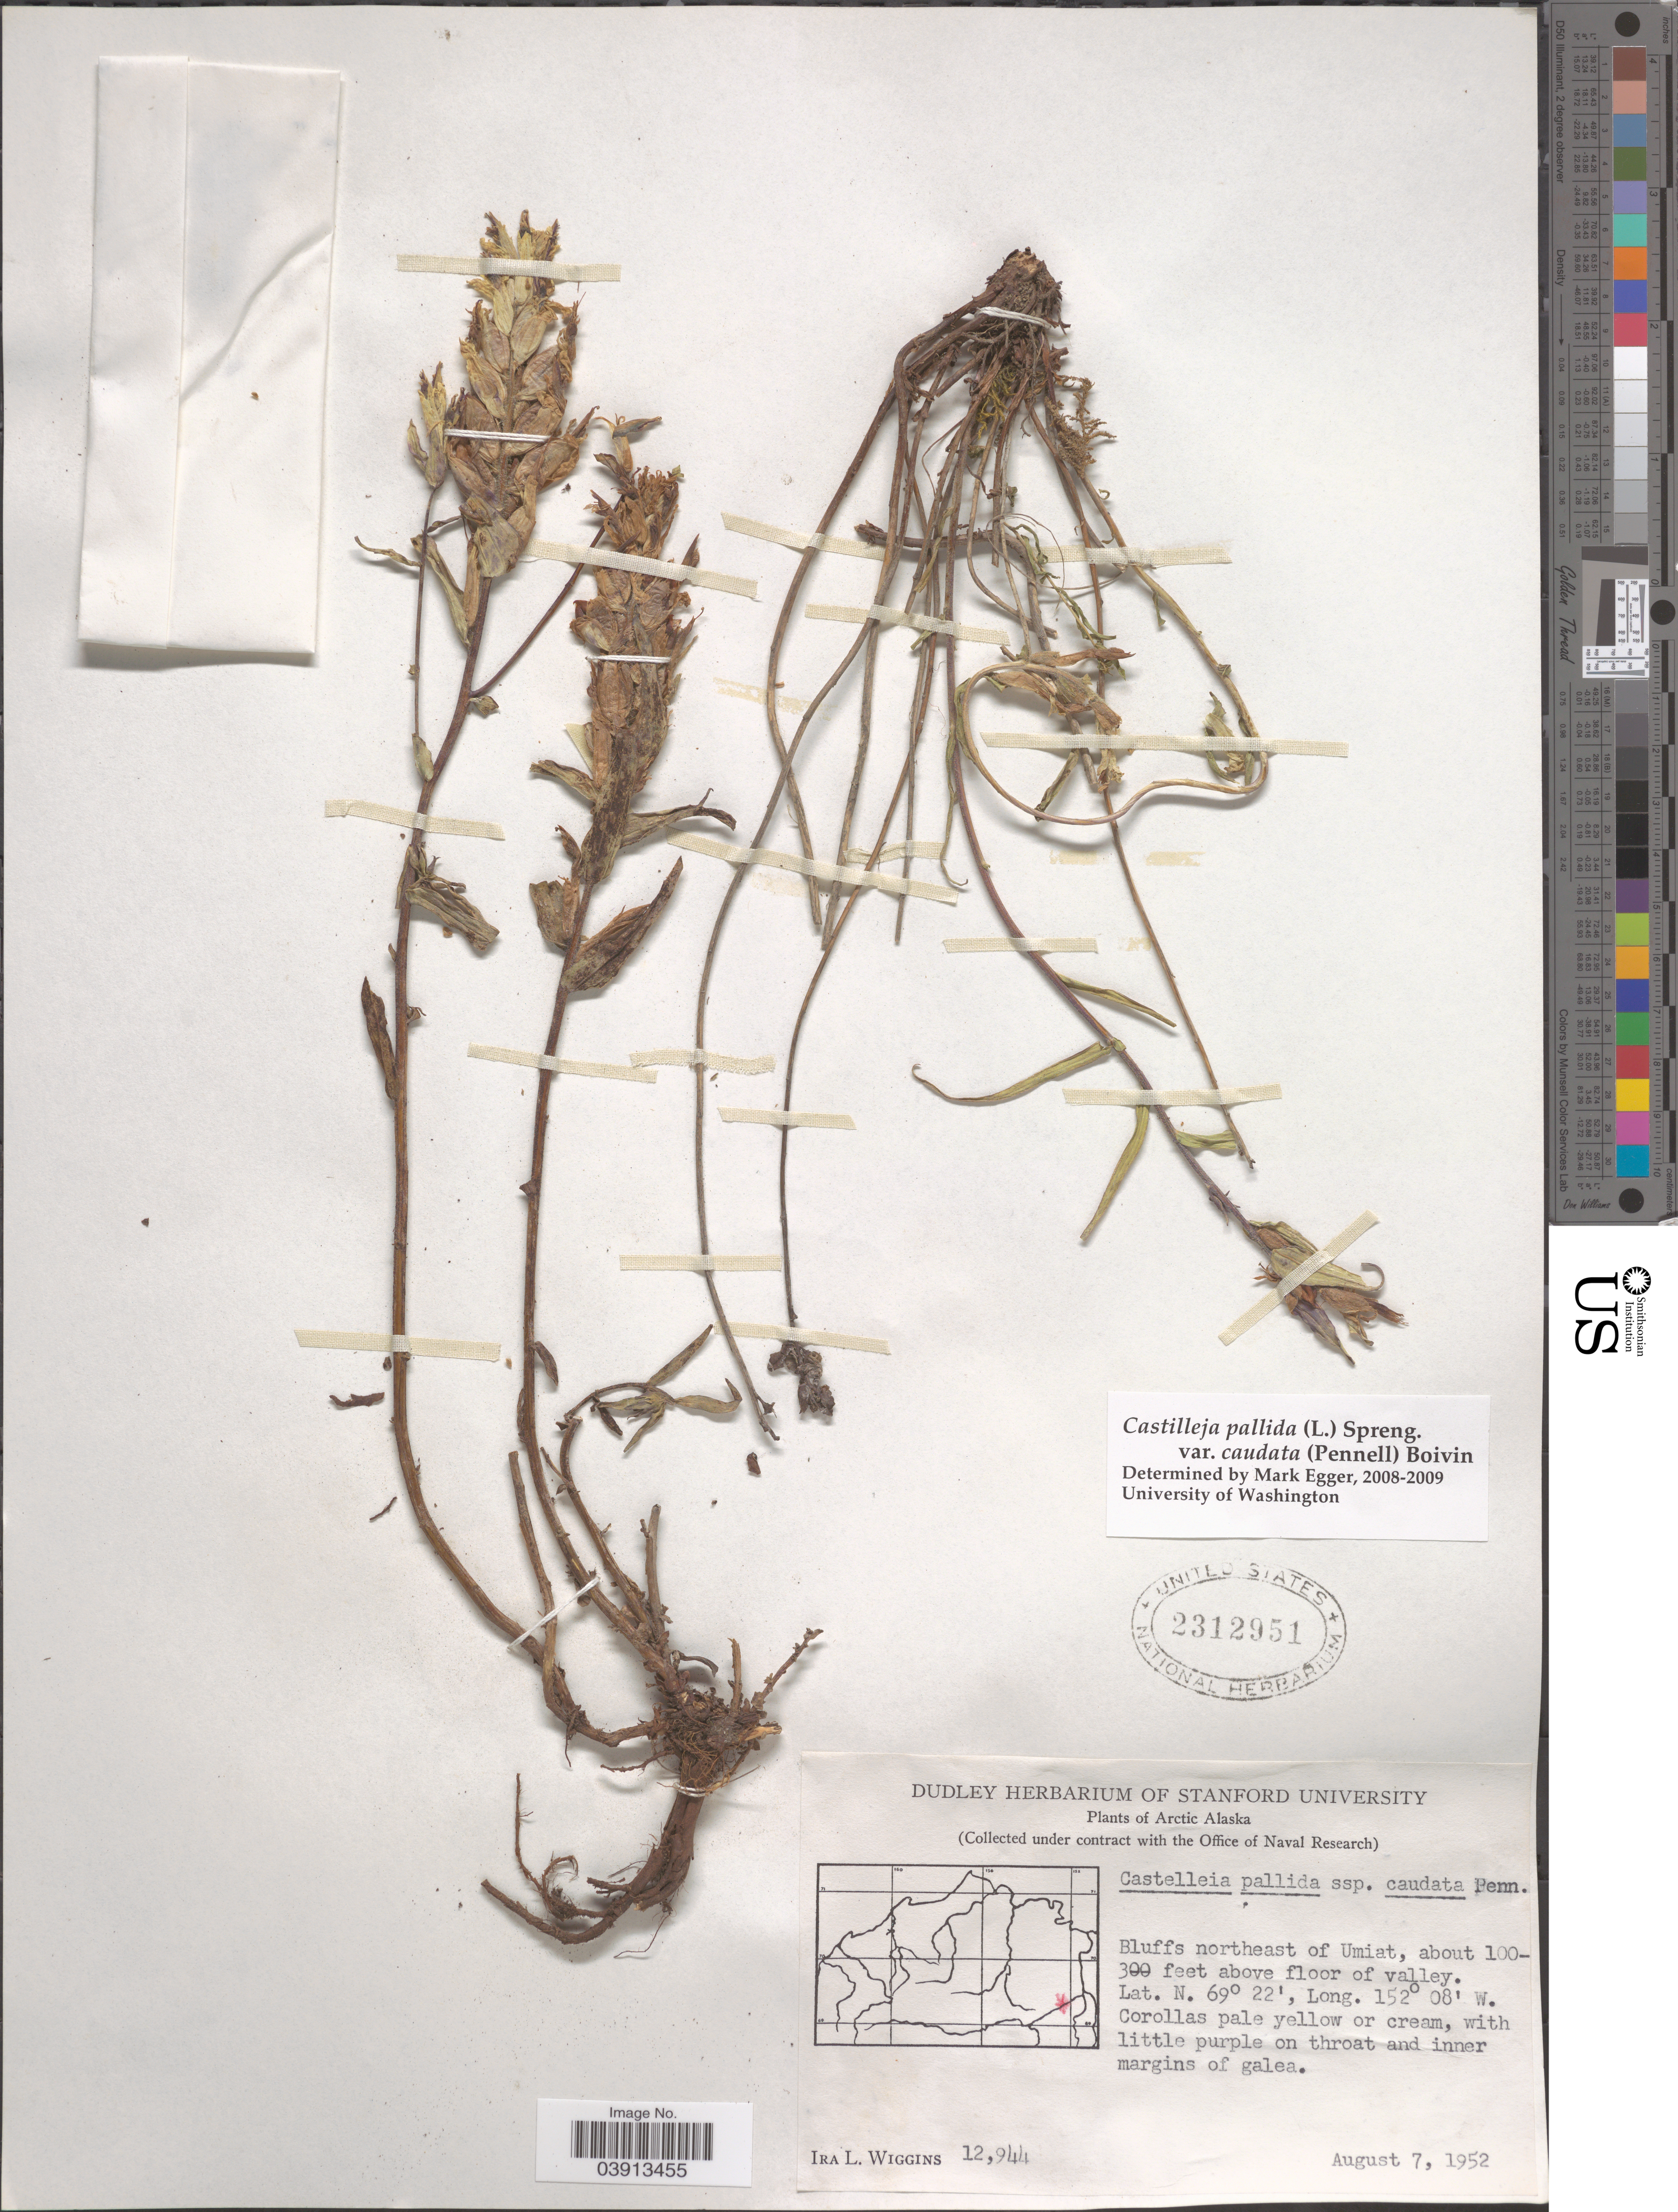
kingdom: Plantae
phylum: Tracheophyta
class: Magnoliopsida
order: Lamiales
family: Orobanchaceae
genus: Castilleja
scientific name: Castilleja pallida var. caudata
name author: (Pennell) B. Boivin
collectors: I. L. Wiggins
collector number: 12944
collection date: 1952-08-07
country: United States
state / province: Alaska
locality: Arctic Alaska. Bluffs northeast of Umiat, above floor of valley.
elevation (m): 30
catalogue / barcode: US 2312951